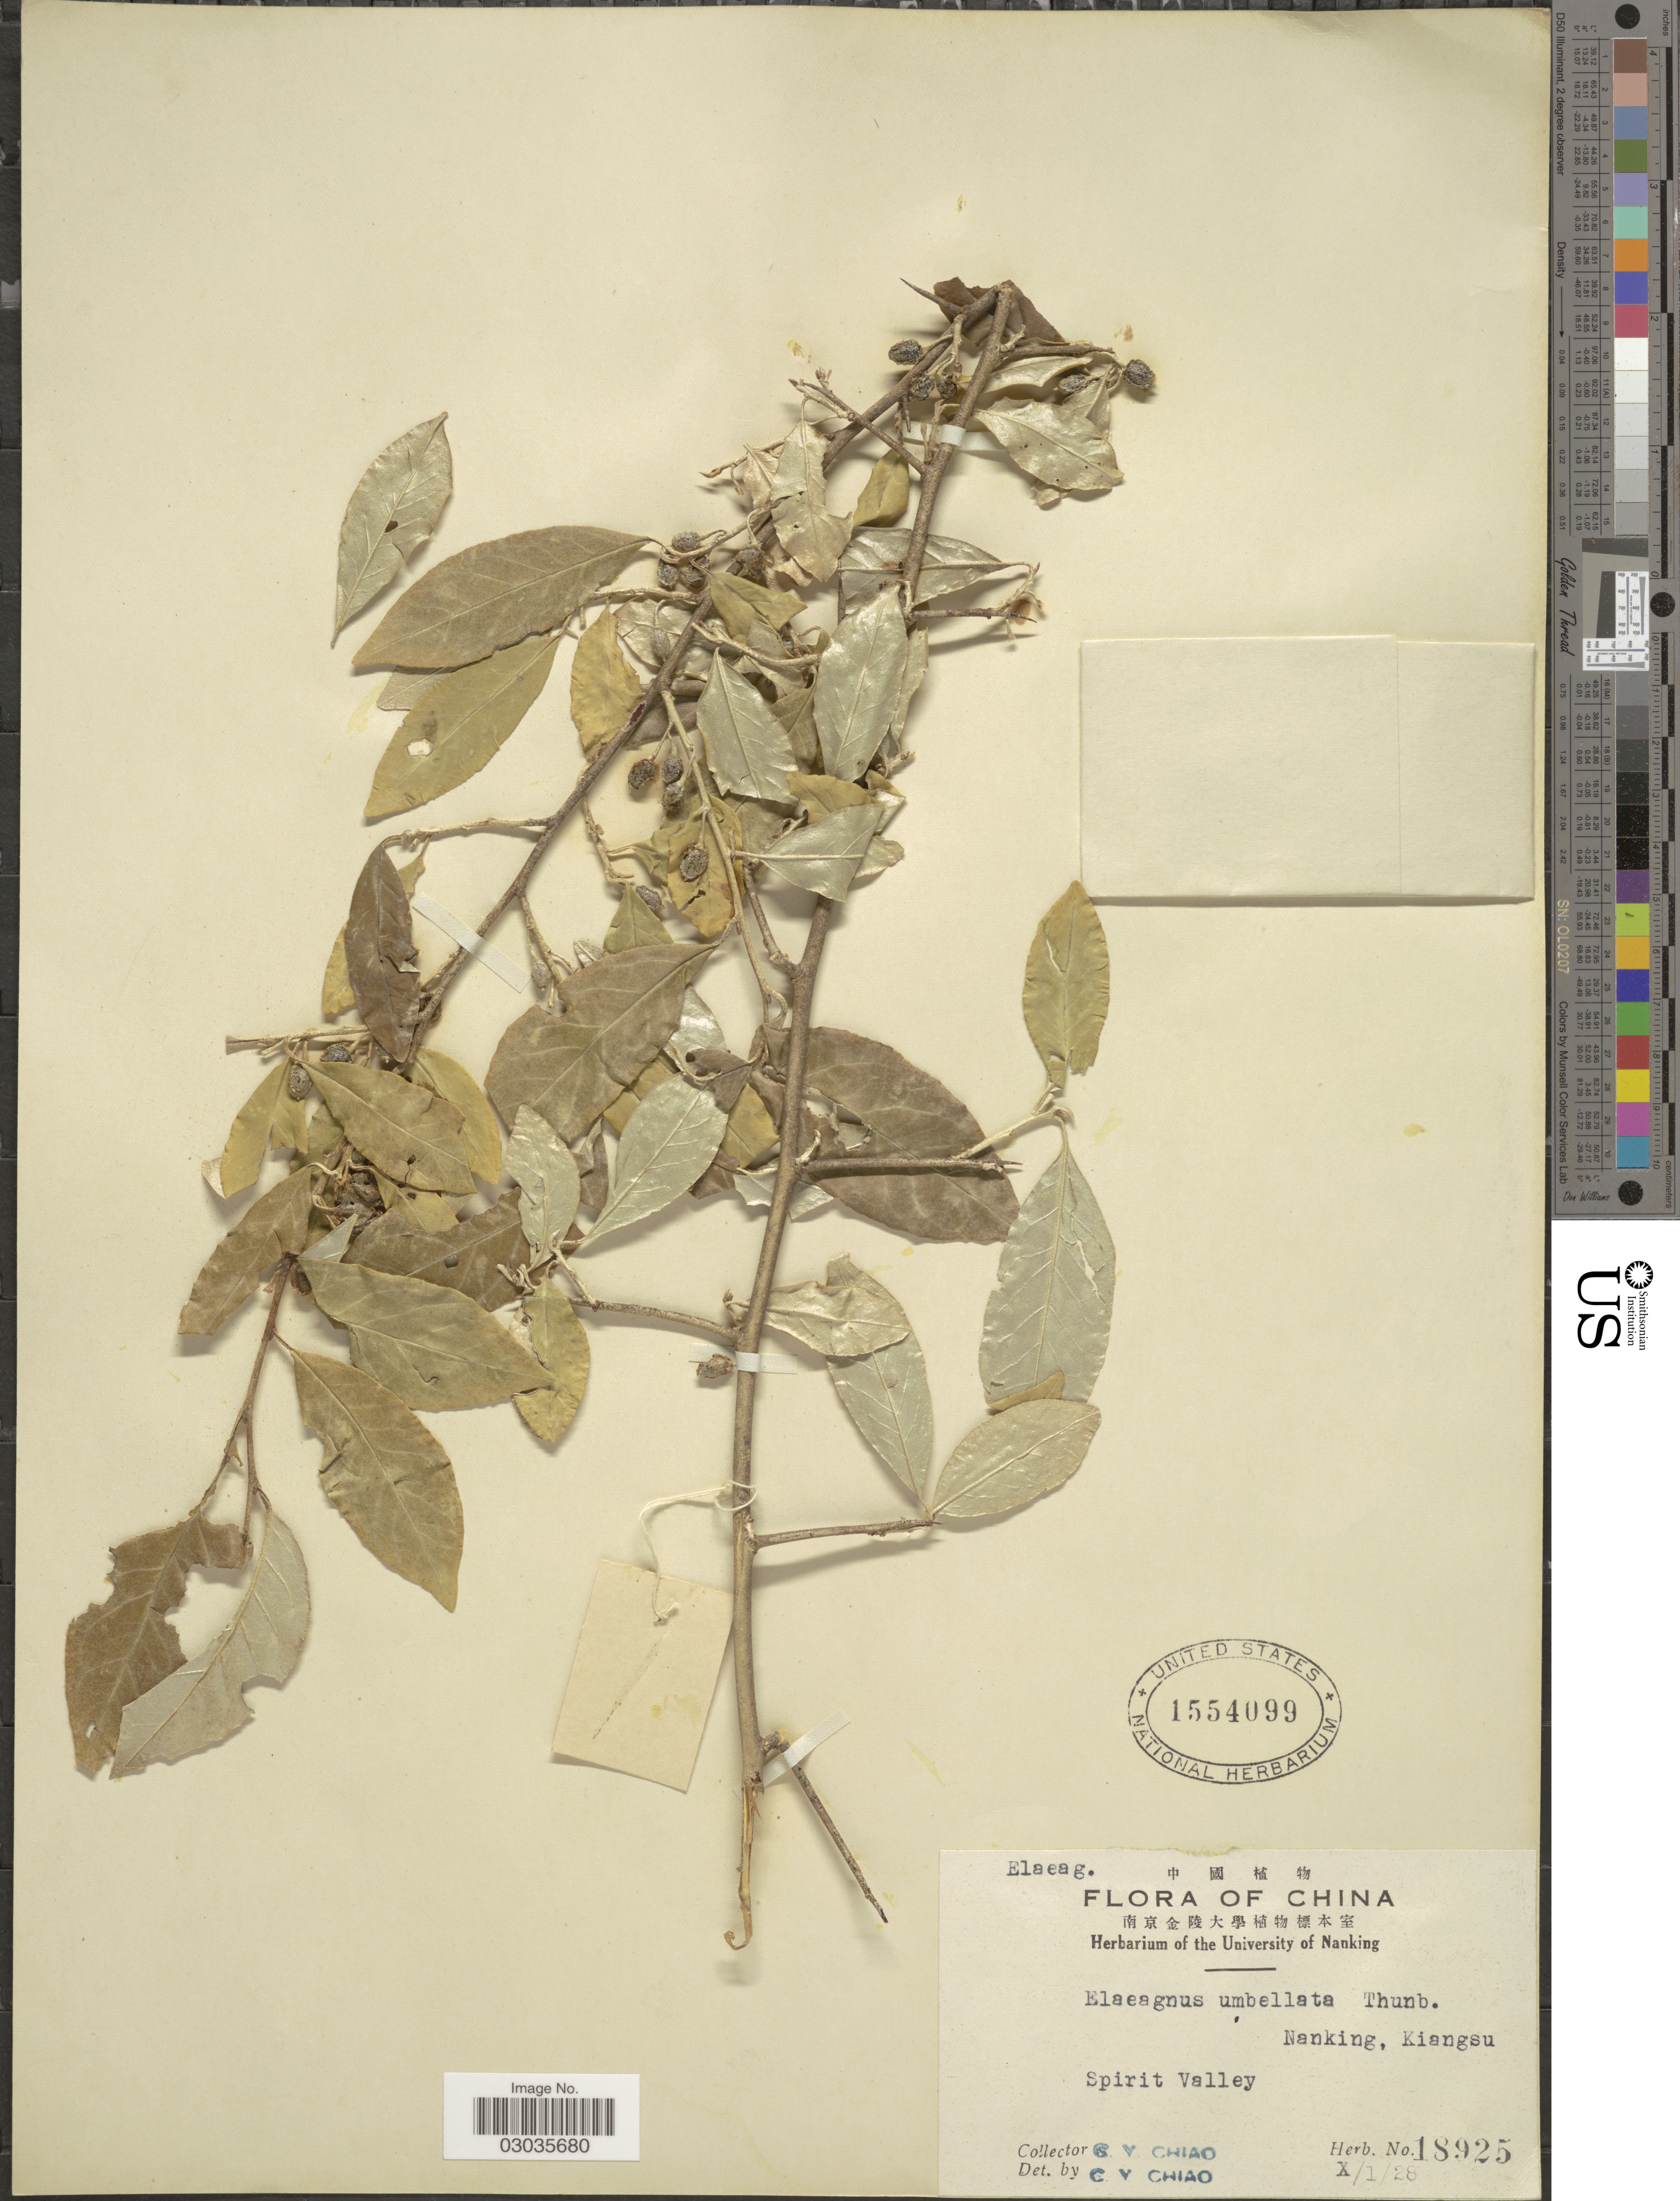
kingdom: Plantae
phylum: Tracheophyta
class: Magnoliopsida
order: Rosales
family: Elaeagnaceae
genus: Elaeagnus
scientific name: Elaeagnus umbellata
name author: Thunb.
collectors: C. Y. Chiao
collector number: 18925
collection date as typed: Transcribed d/m/y: 1/10/28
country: China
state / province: Jiangsu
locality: Nanking, Kiangsu. Spirit Valley.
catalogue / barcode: US 1554099